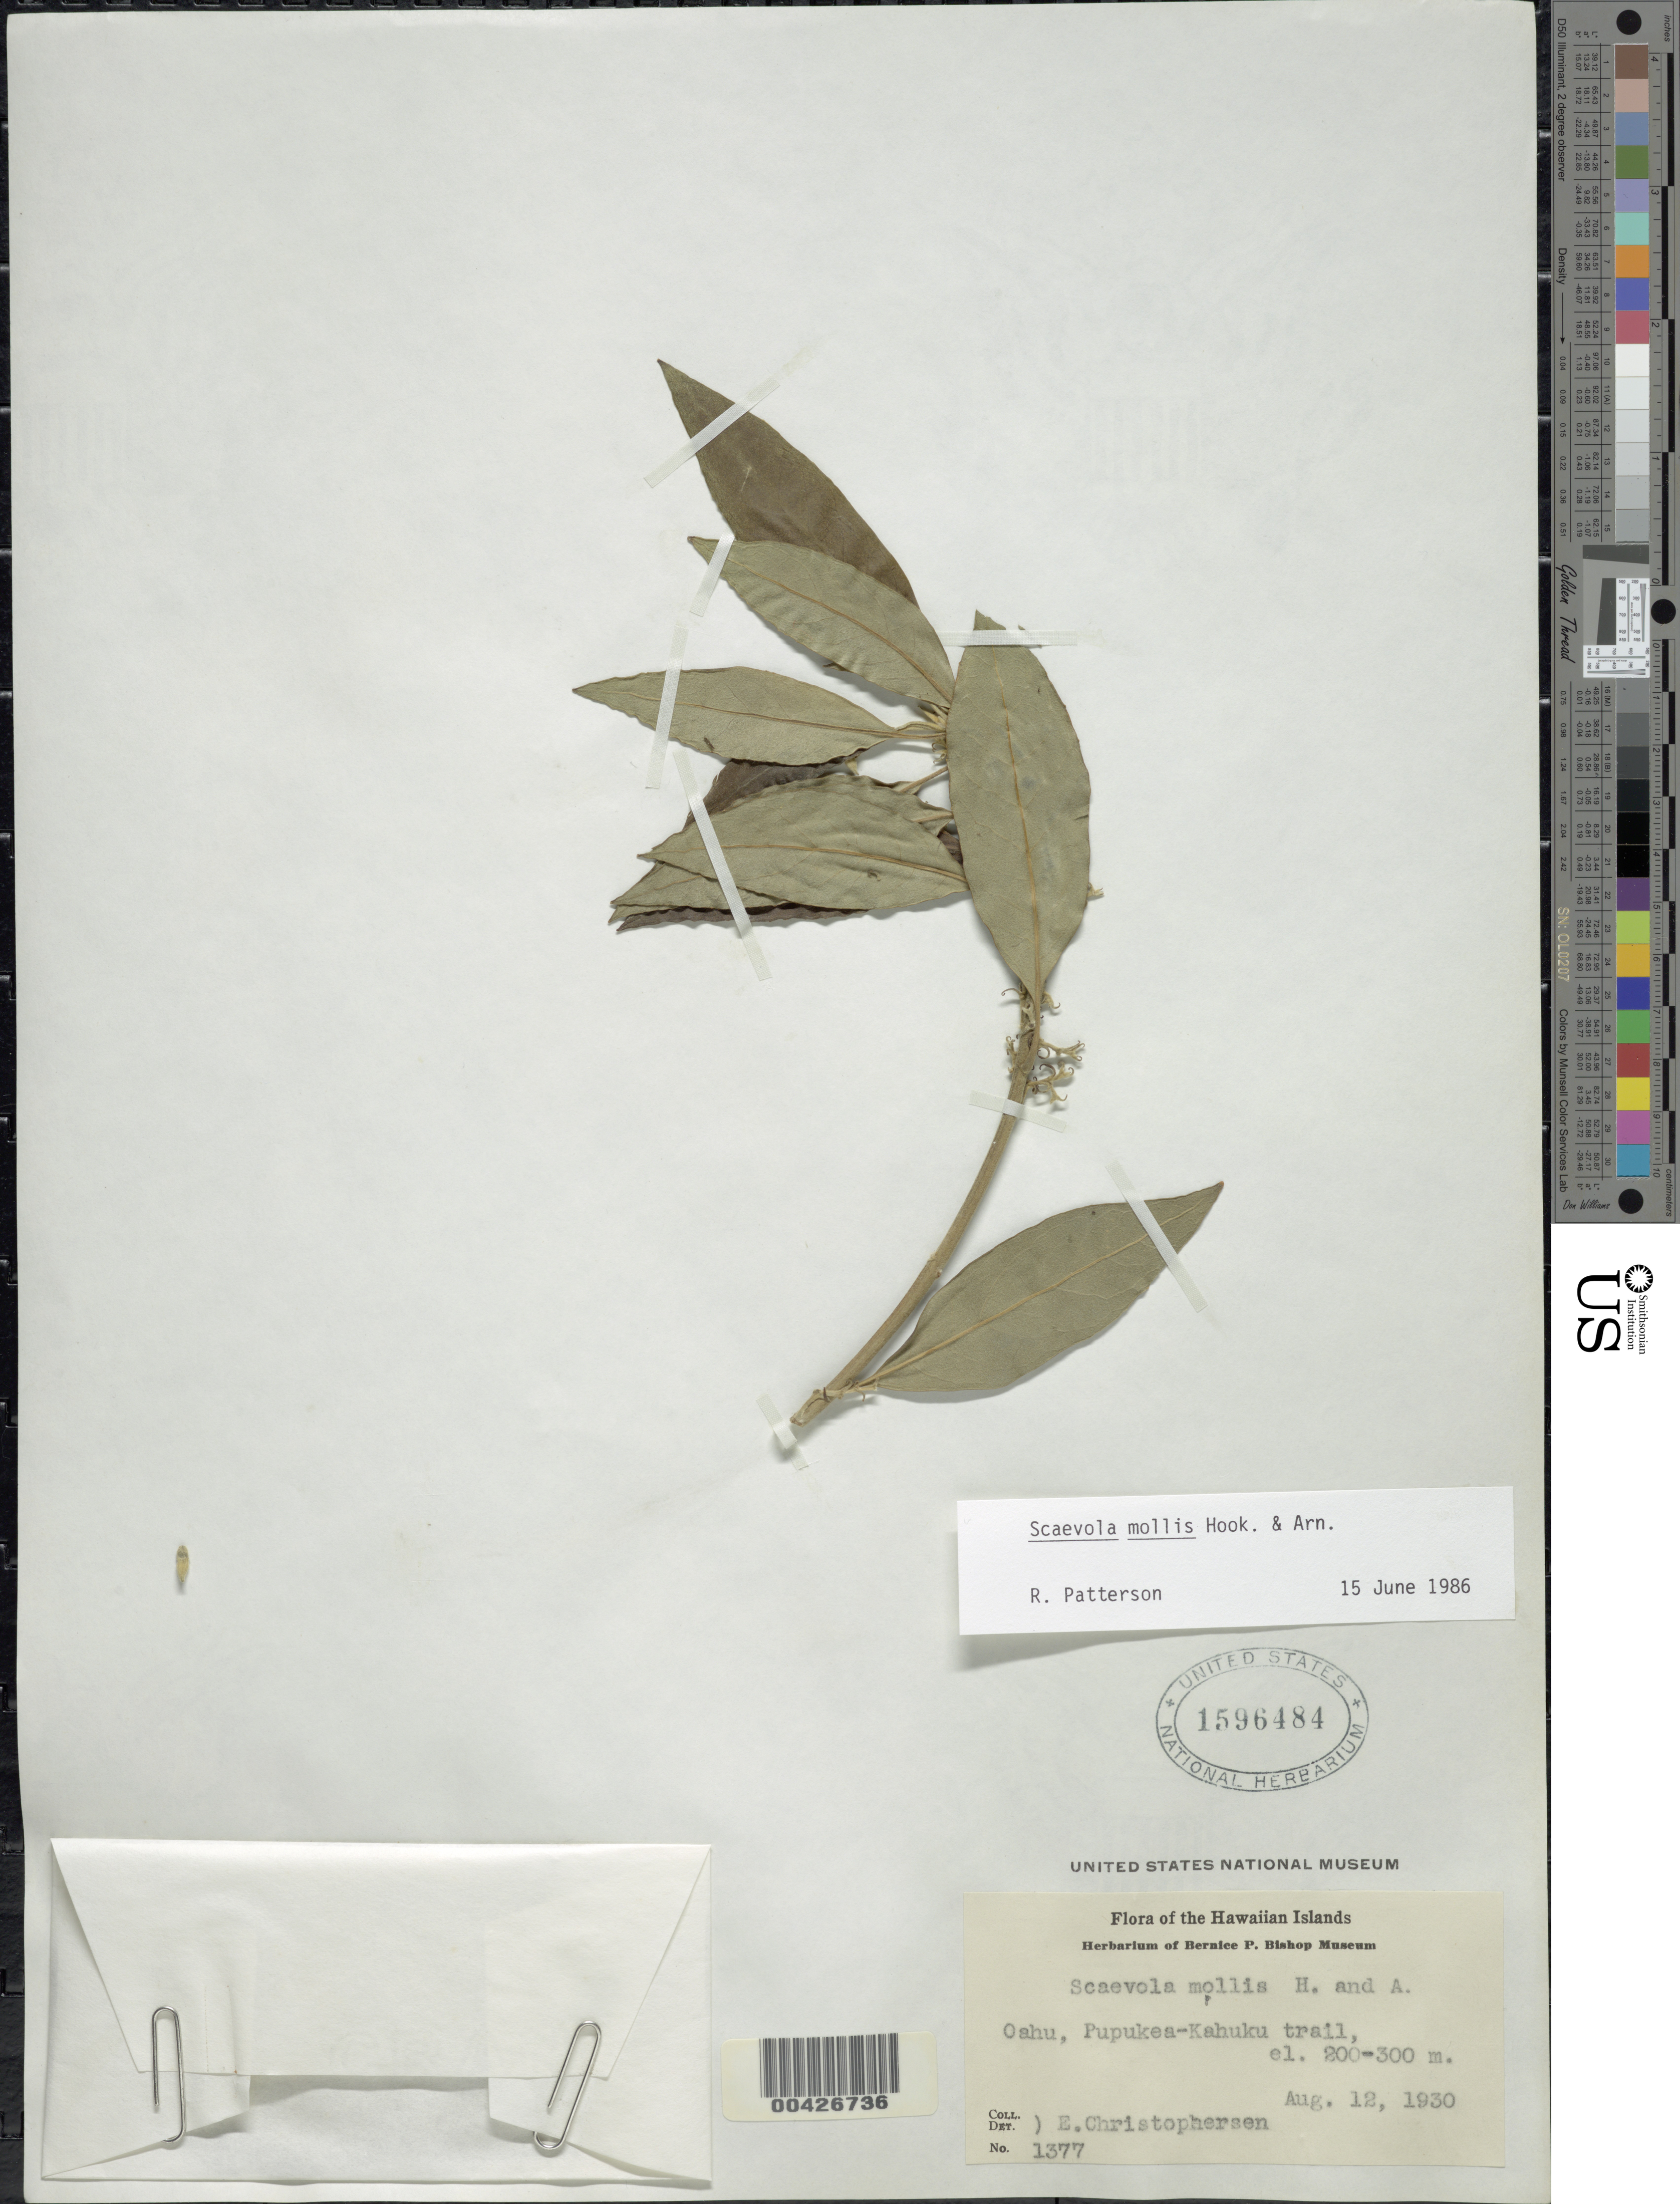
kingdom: Plantae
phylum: Tracheophyta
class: Magnoliopsida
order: Asterales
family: Goodeniaceae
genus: Scaevola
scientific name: Scaevola mollis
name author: Hook. & Arn.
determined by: Patterson, R.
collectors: E. Christophersen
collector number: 1377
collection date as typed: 12 Aug 1930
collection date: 1930-08-12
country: United States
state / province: Hawaii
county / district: Honolulu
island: Oahu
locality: Pupukea-Kahuku Trail.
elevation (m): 200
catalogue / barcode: US 1596484